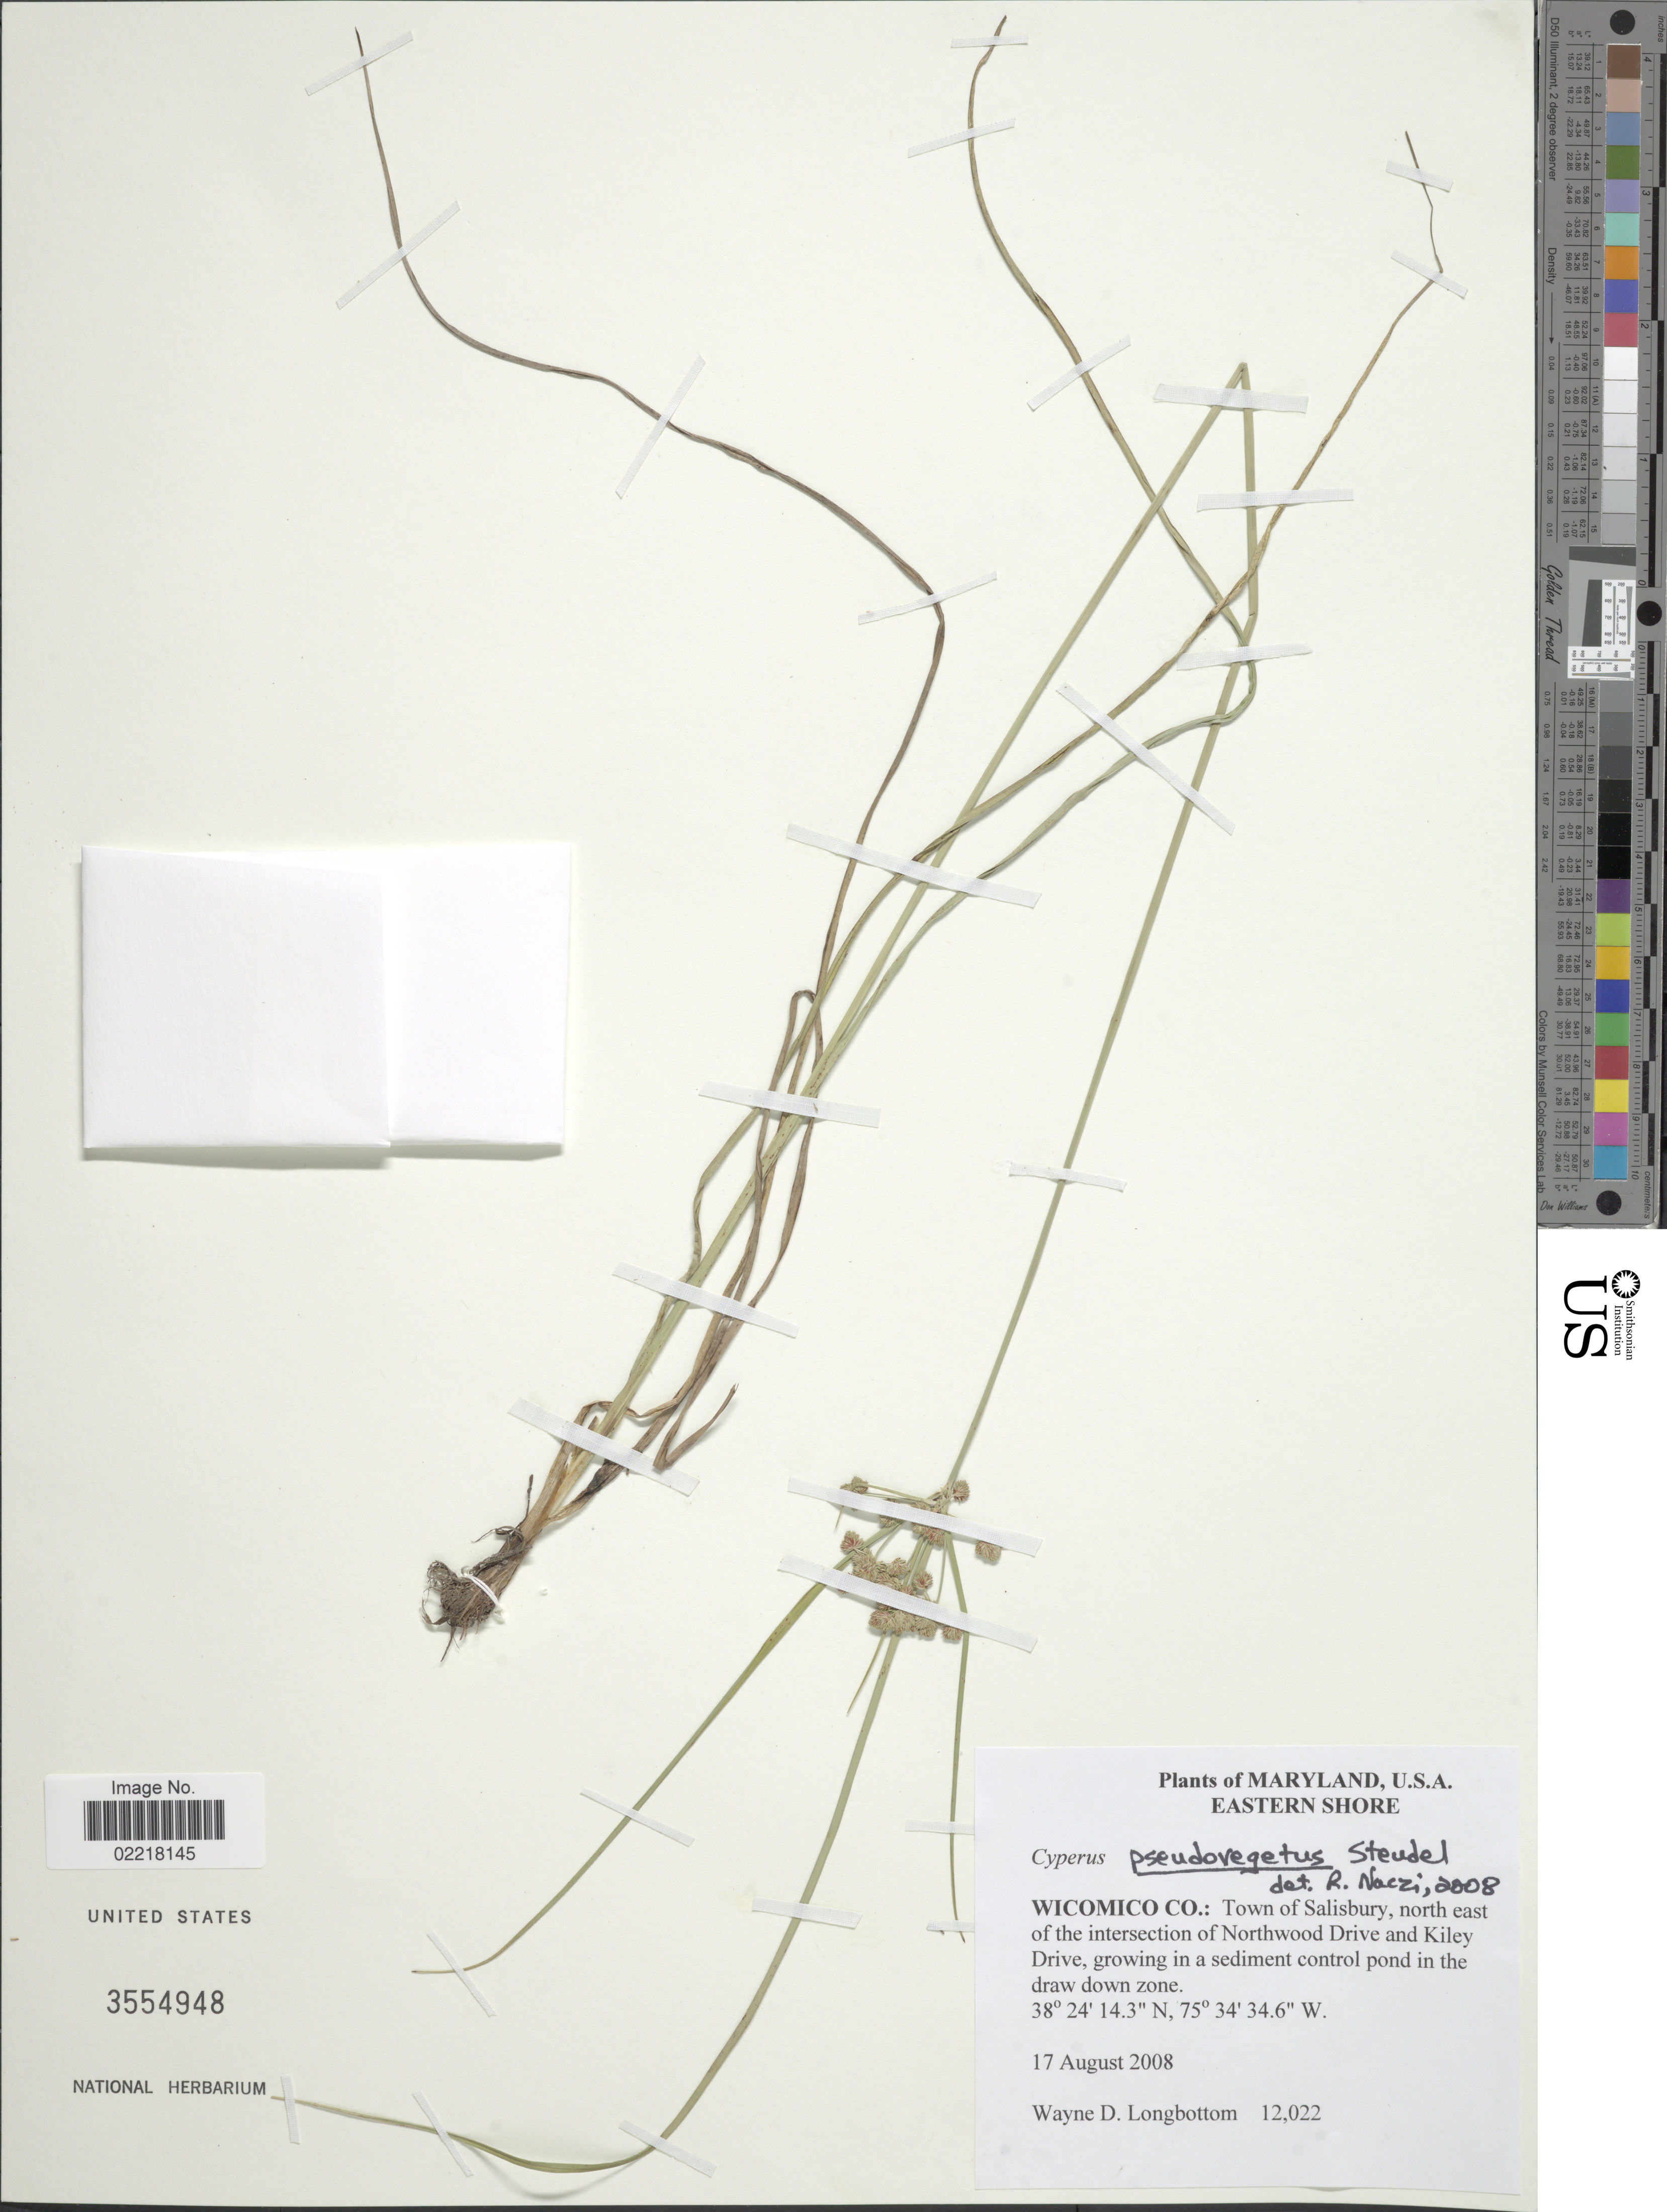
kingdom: Plantae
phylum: Tracheophyta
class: Liliopsida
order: Poales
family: Cyperaceae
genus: Cyperus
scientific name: Cyperus pseudovegetus Steud.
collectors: W. D. Longbottom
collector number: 12022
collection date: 2008-08-17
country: United States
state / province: Maryland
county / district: Wicomico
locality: Eastern Shore. Wicomico Co.: Town of Salisbury, north east of the intersection of Northwood Drive and Kiley Drive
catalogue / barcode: US 3554948